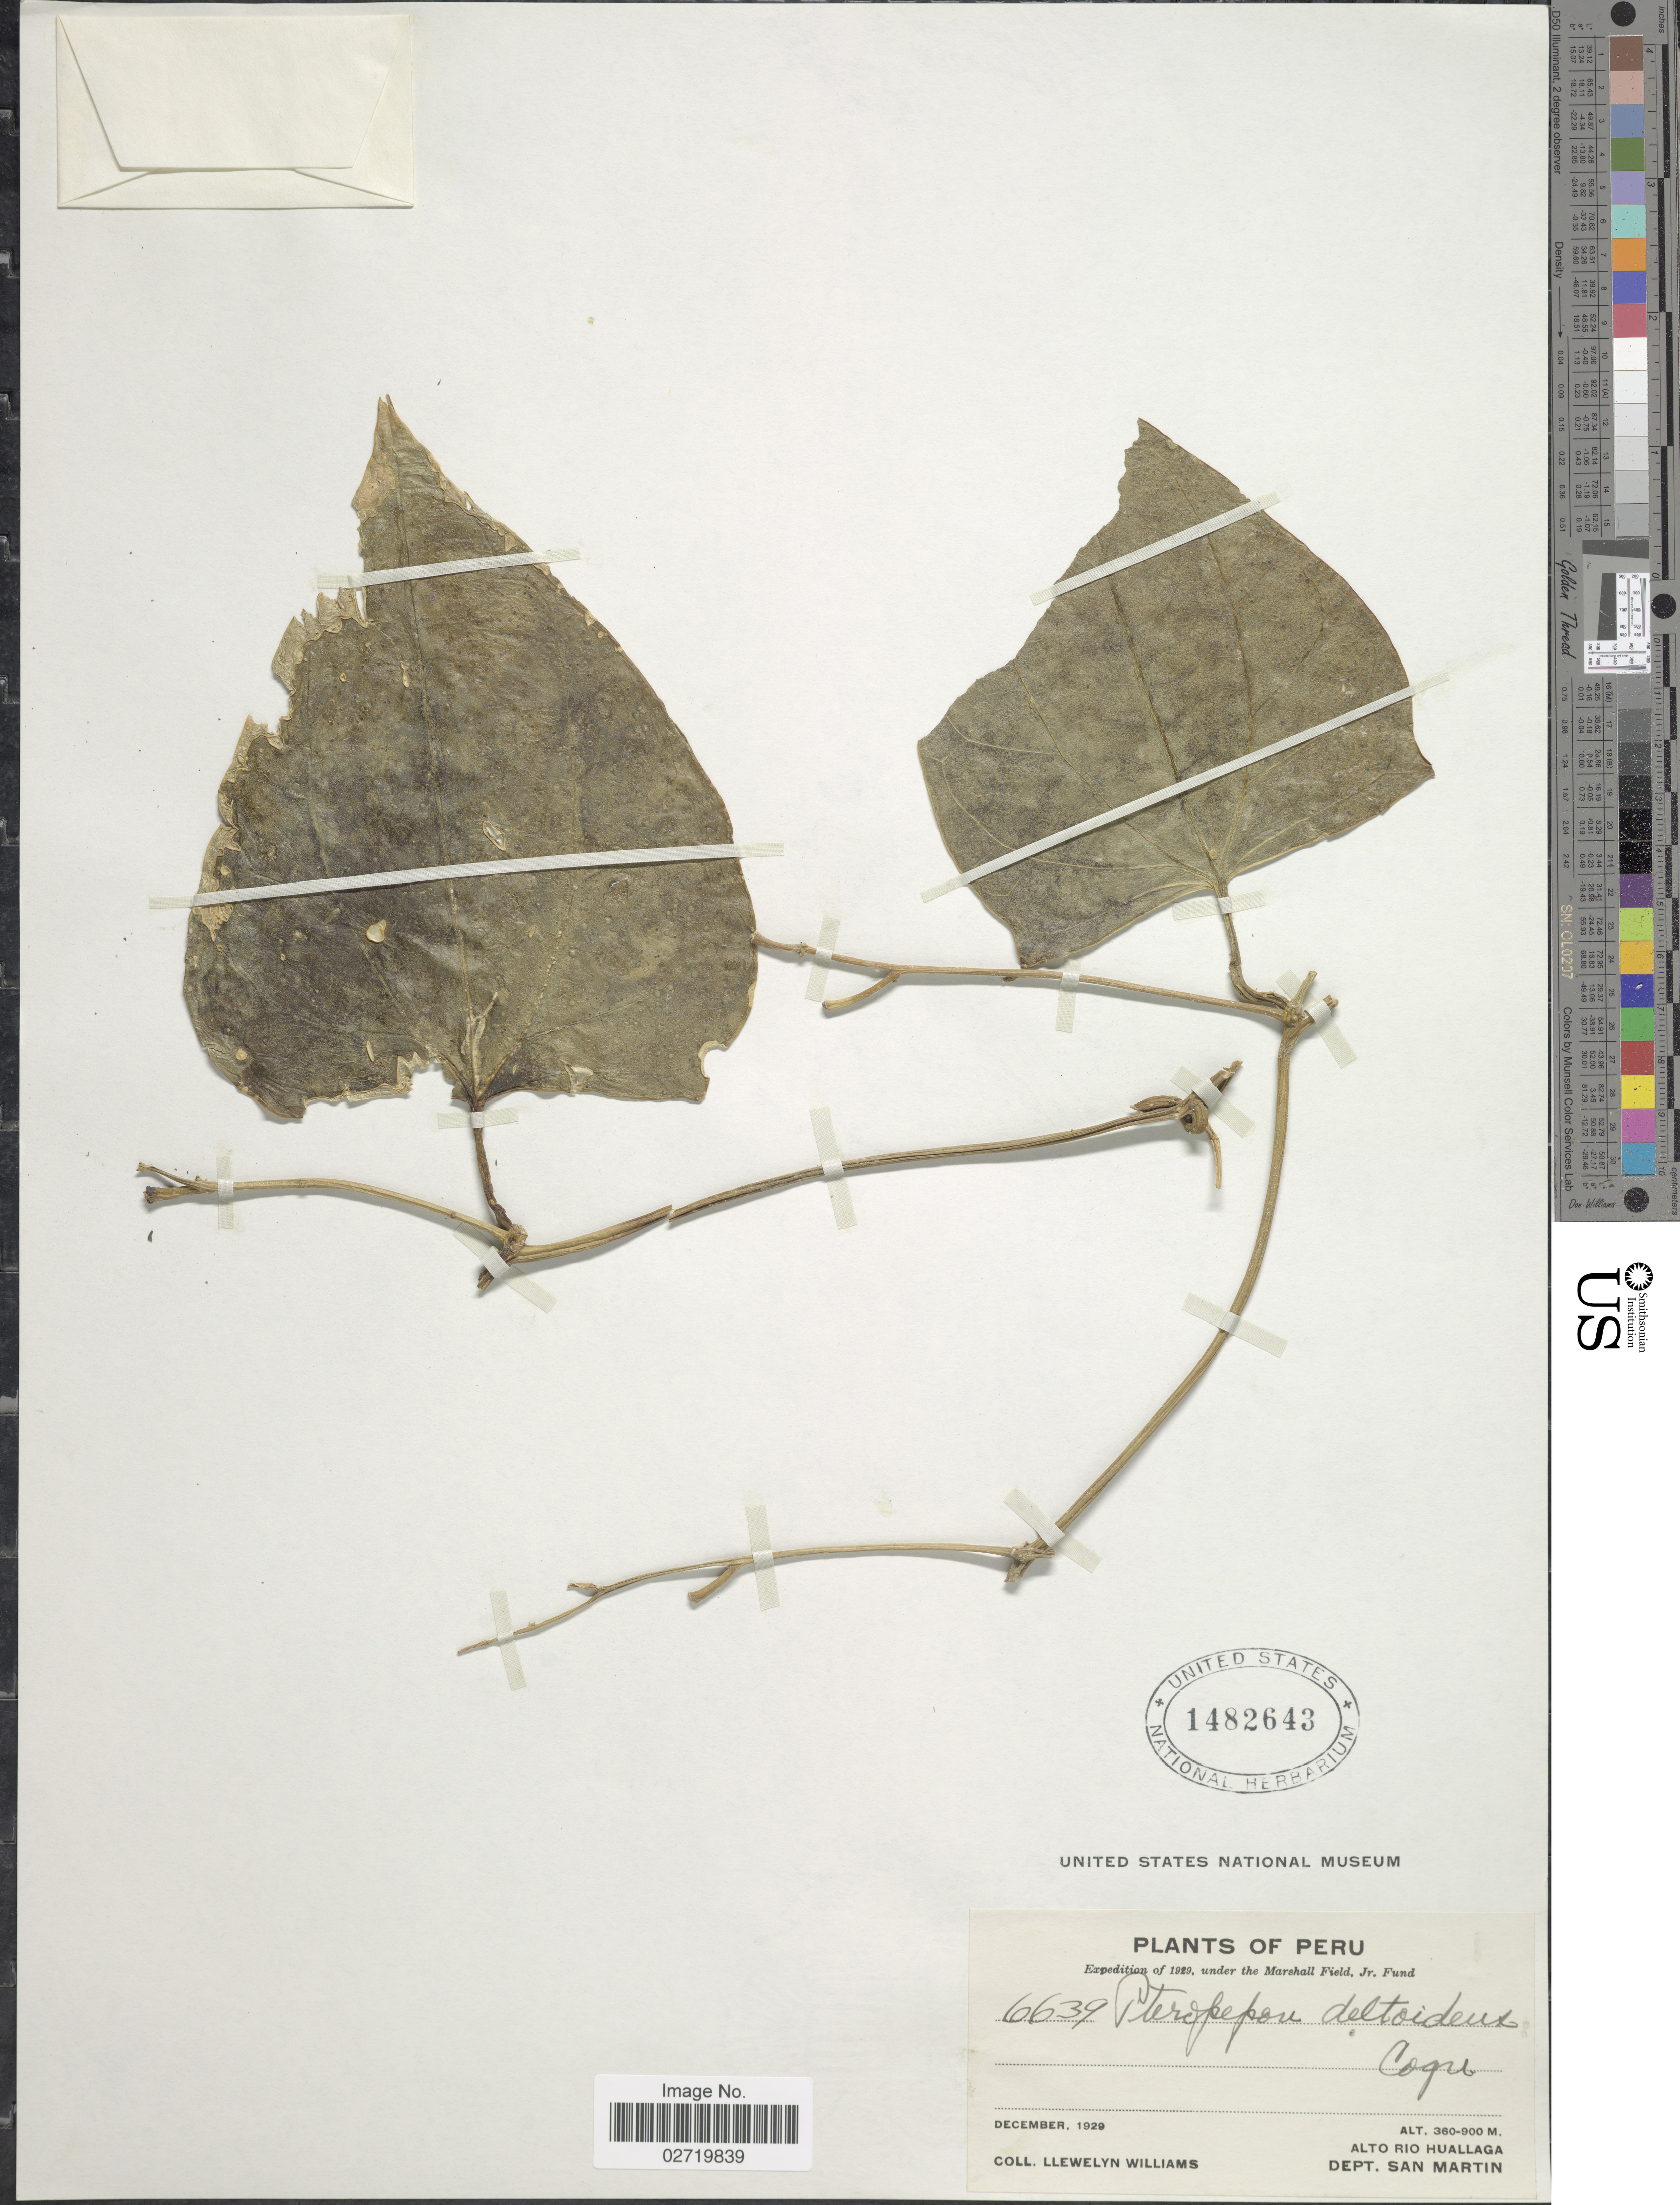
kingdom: Plantae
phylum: Tracheophyta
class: Magnoliopsida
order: Cucurbitales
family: Cucurbitaceae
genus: Pteropepon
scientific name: Pteropepon deltoideus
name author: Cogn.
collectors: Ll. Williams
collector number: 6639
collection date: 1929-12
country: Peru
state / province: San Martín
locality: Alto Rio Huallaga. Dept. San Martin.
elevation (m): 360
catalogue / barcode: US 1482643